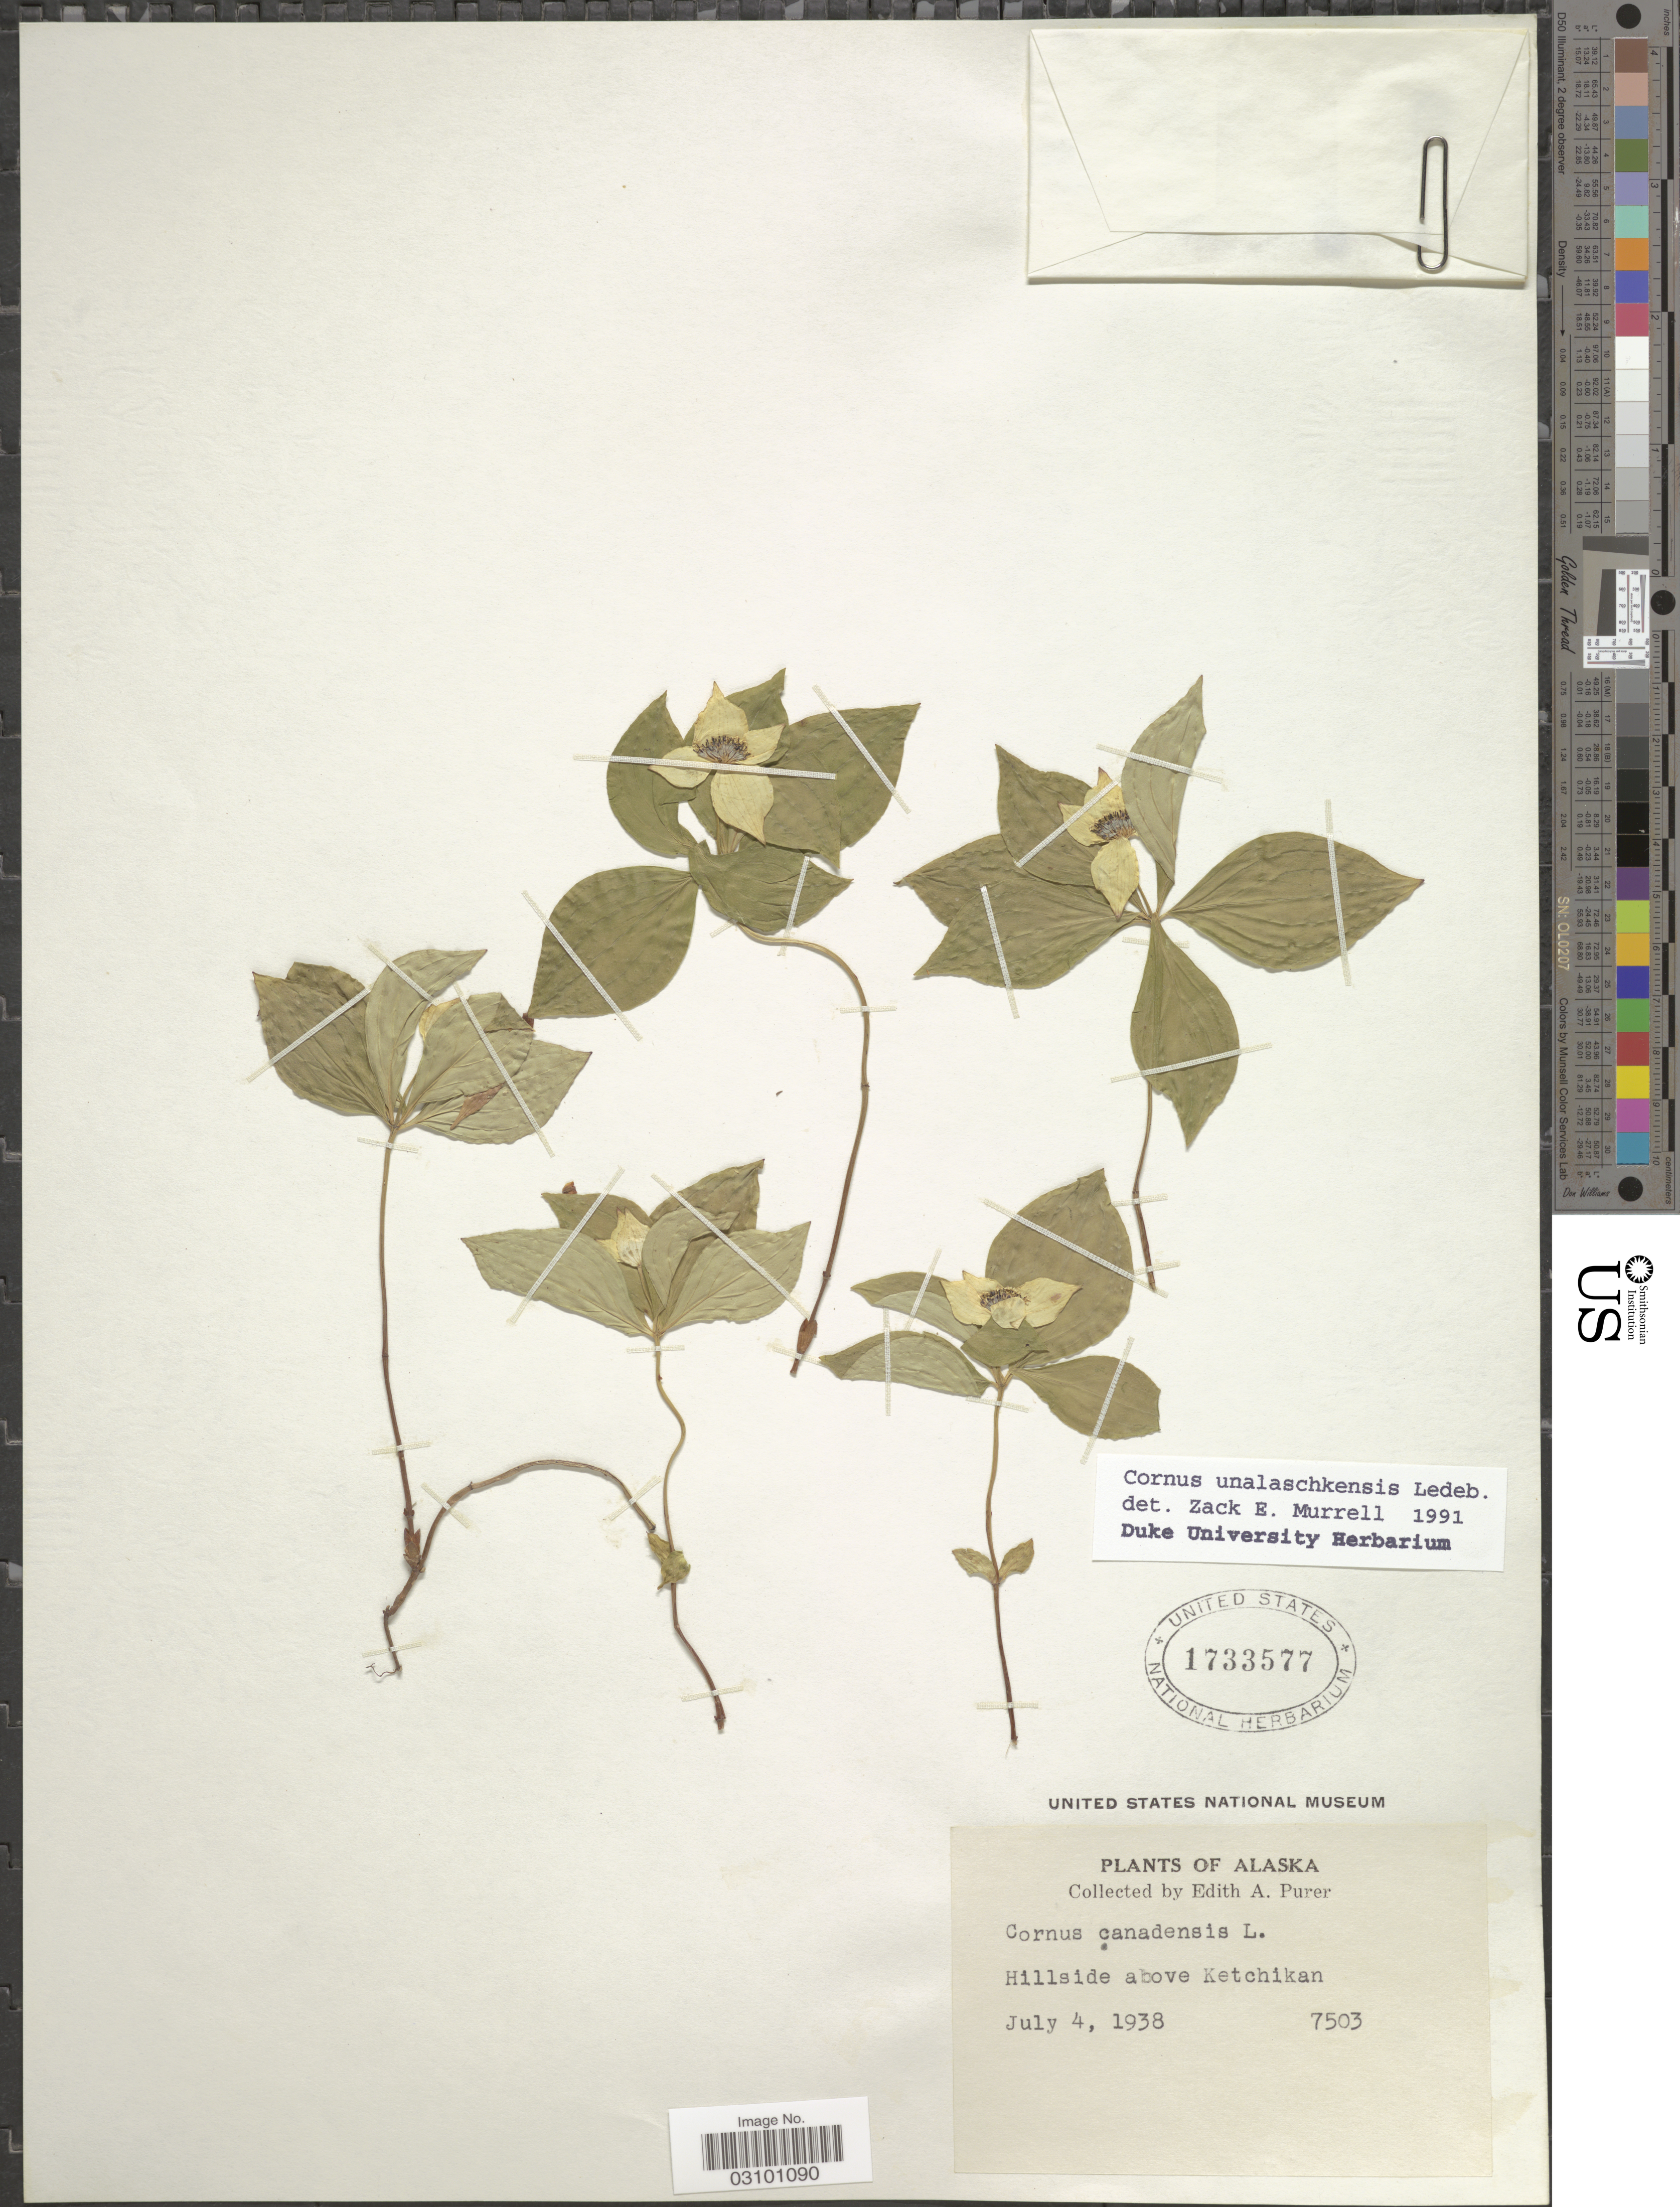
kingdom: Plantae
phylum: Tracheophyta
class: Magnoliopsida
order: Cornales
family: Cornaceae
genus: Cornus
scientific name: Cornus unalaschkensis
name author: Ledeb.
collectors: E. Purer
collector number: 7503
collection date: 1938-07-04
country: United States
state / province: Alaska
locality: Hillside above Ketchikan.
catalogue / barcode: US 1733577